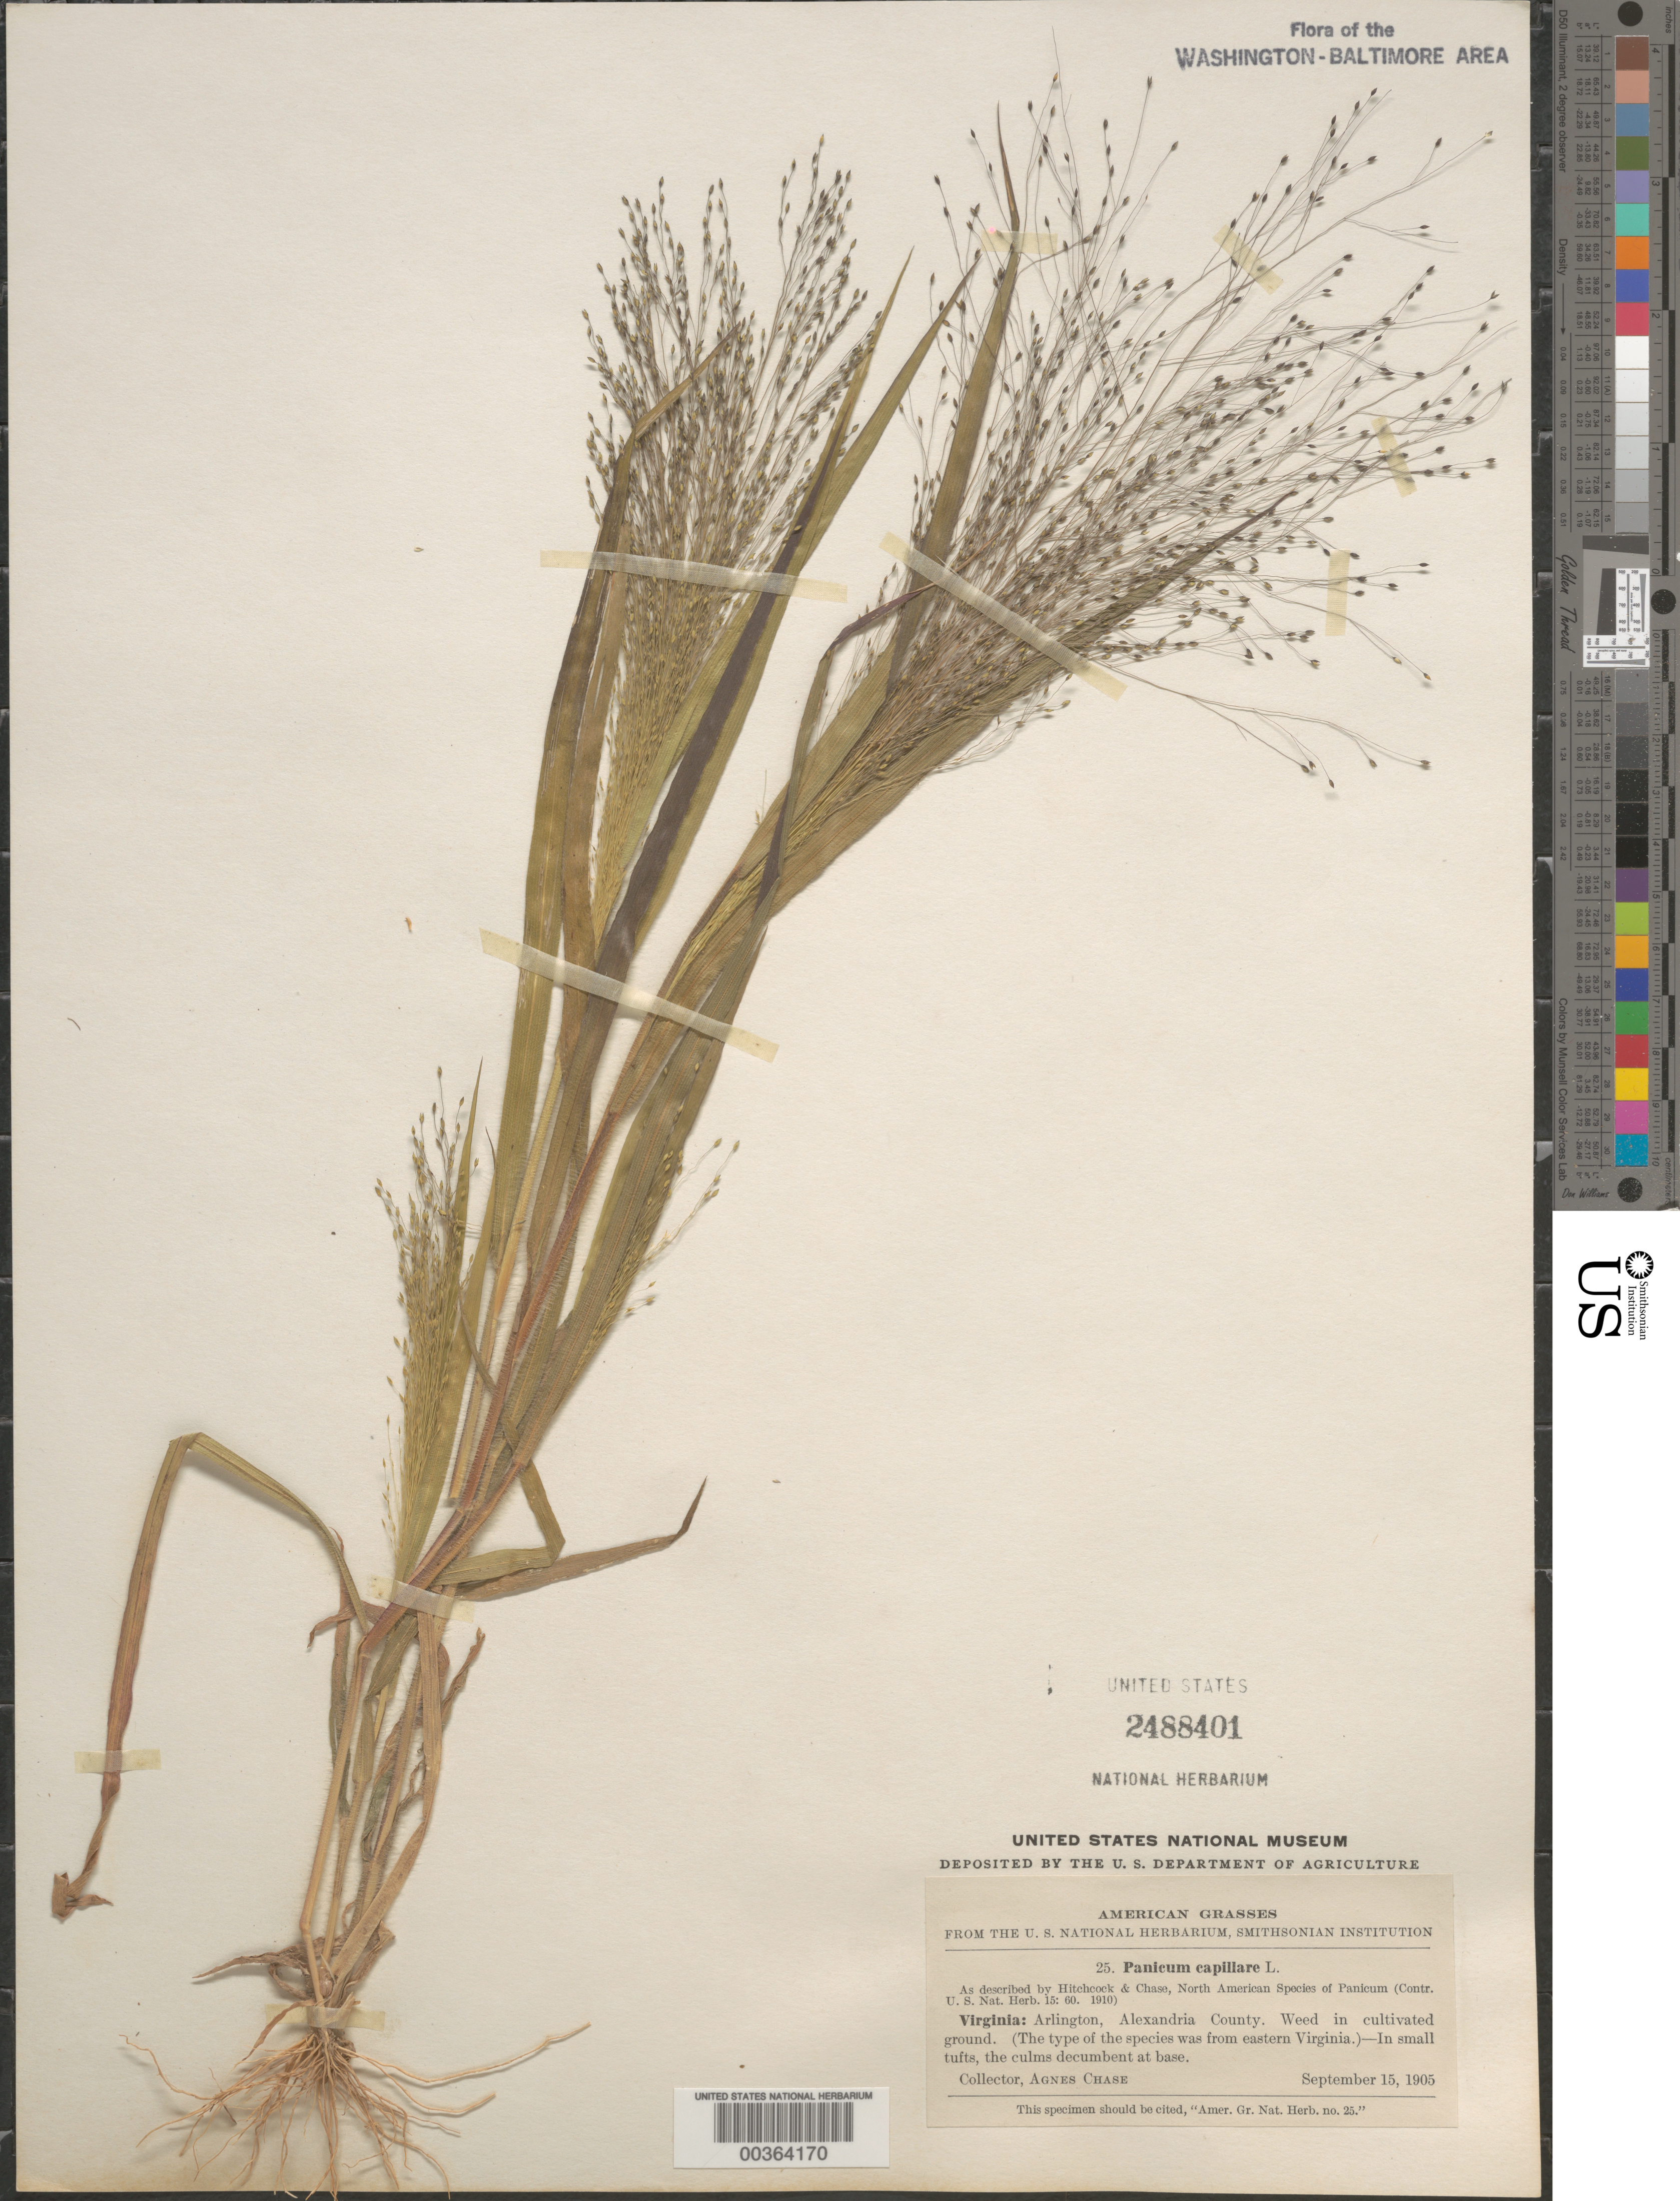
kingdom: Plantae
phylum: Tracheophyta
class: Liliopsida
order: Poales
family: Poaceae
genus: Panicum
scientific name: Panicum capillare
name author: L.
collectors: A. Chase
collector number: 25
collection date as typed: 15 Sep 1905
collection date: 1905-09-15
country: United States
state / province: Virginia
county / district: Arlington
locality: Arlington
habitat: Weed in cultivated ground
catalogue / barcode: US 2488401